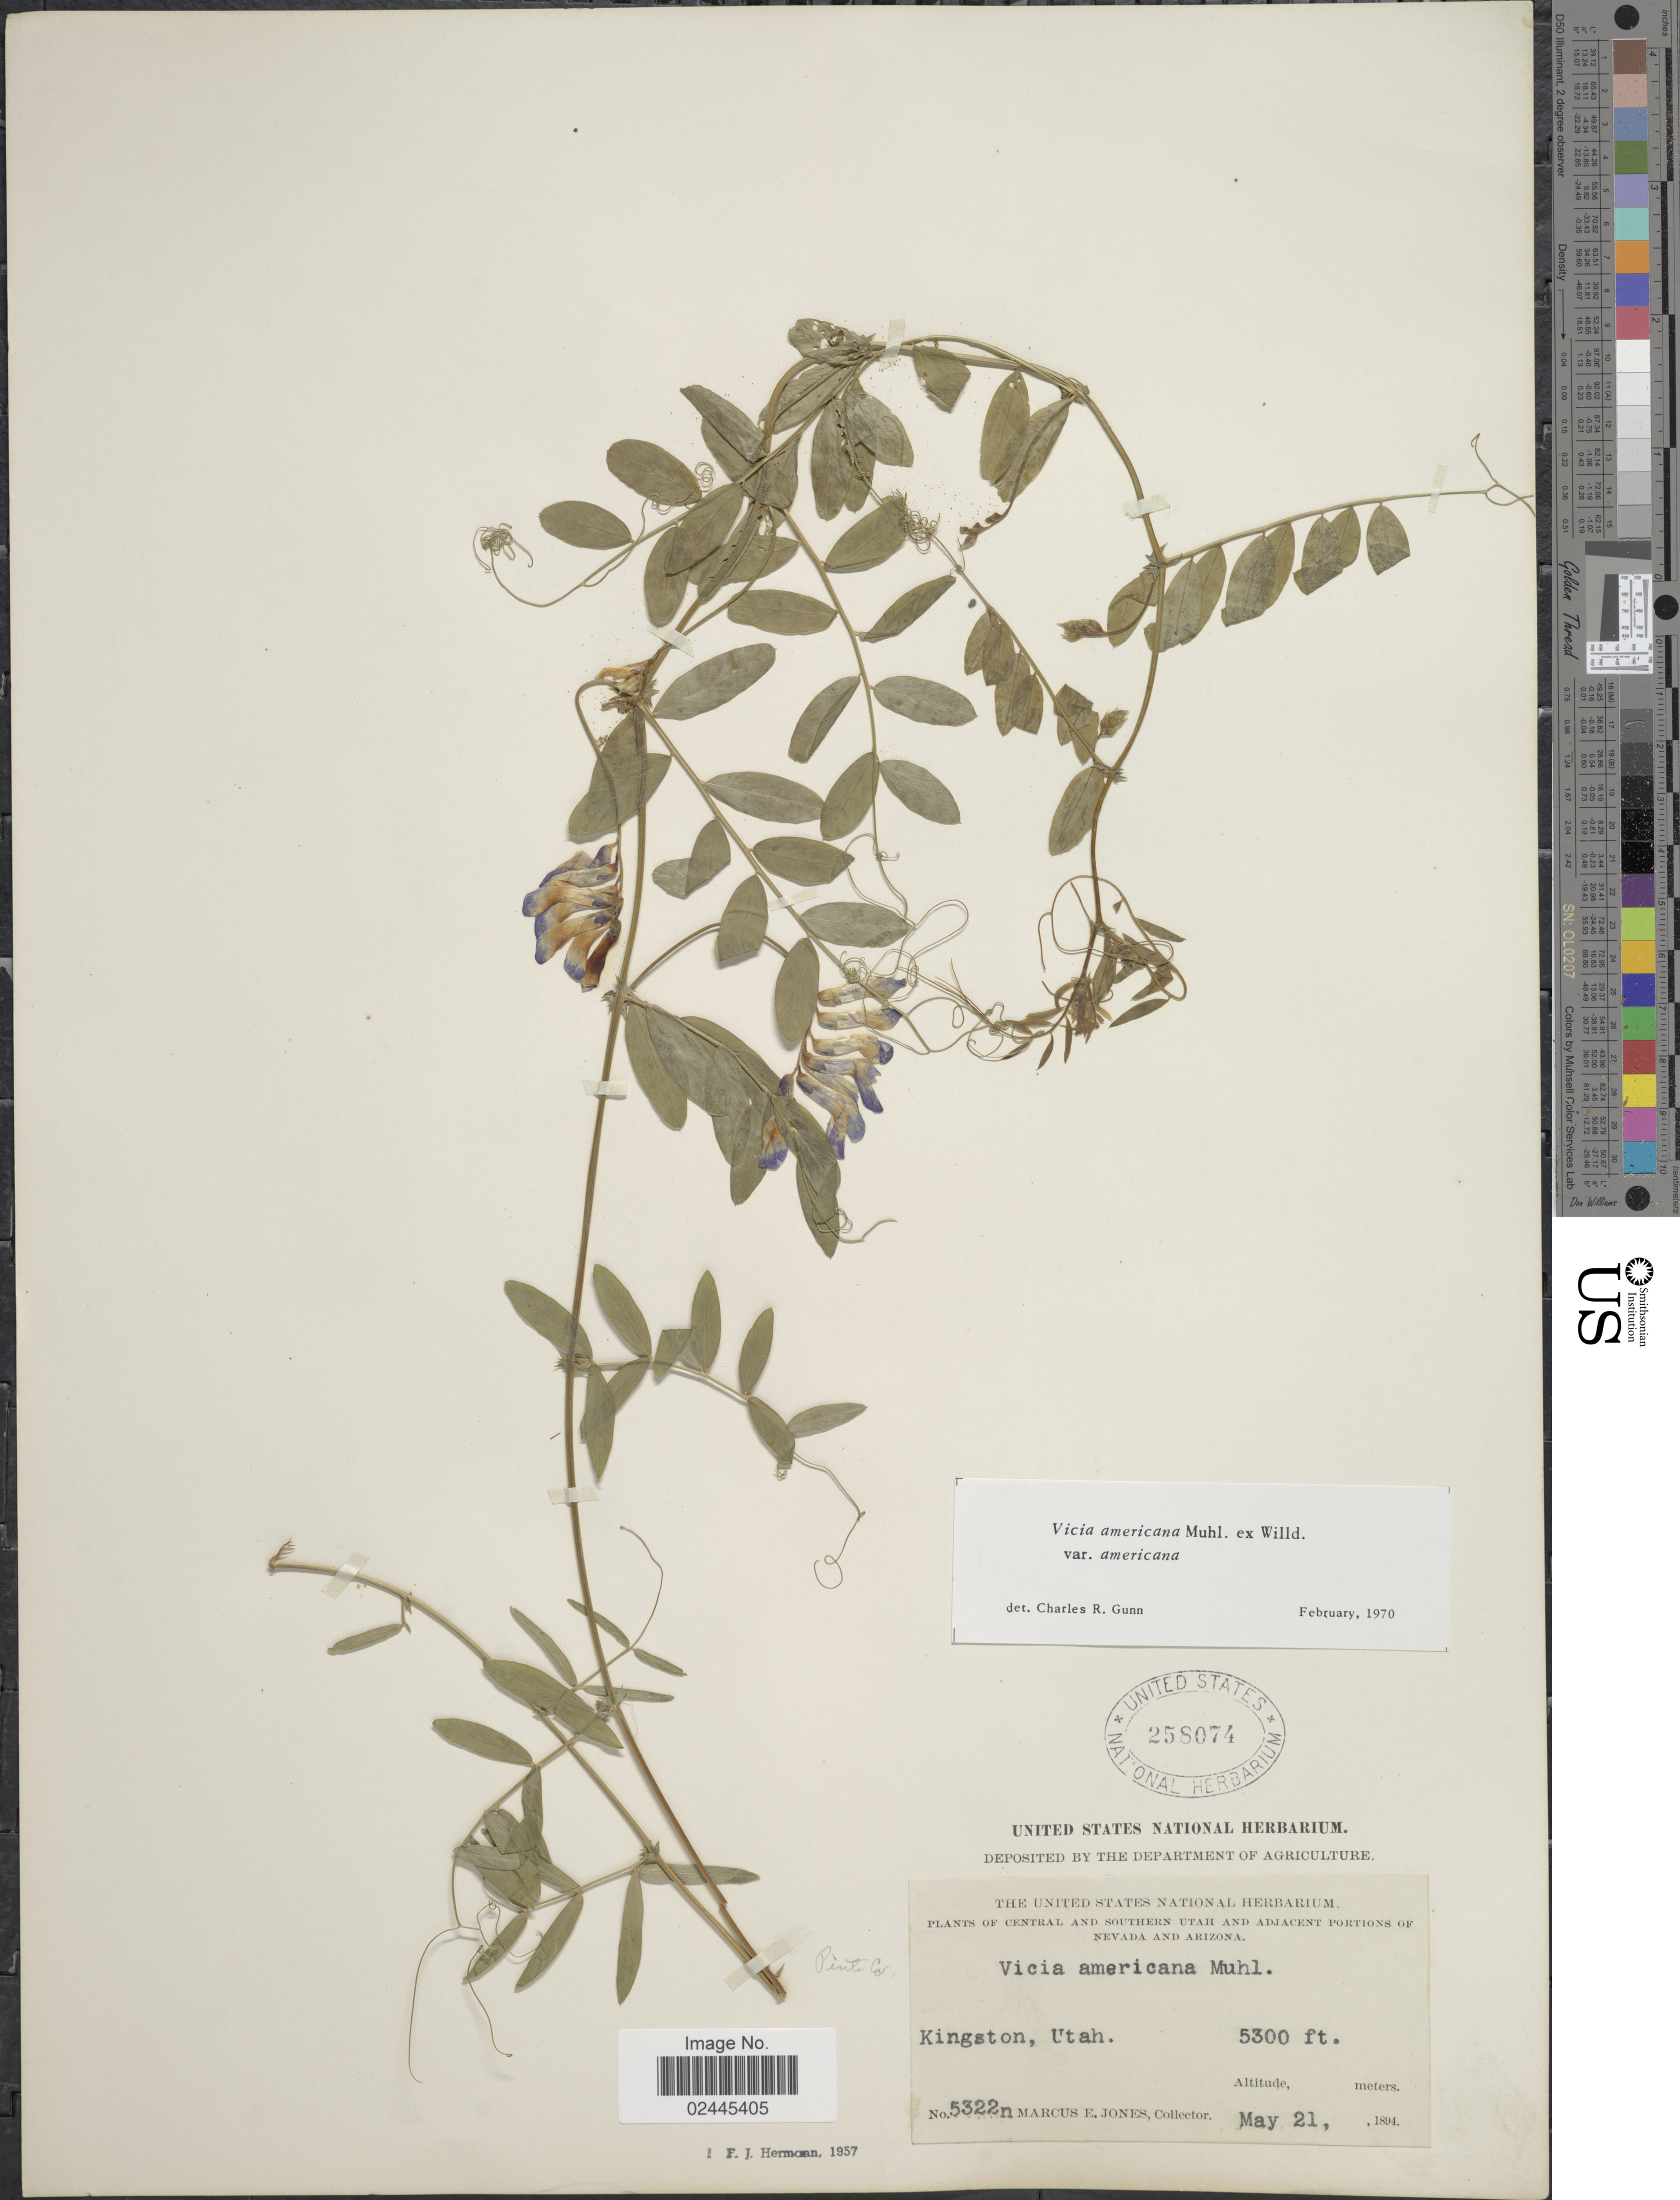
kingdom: Plantae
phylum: Tracheophyta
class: Magnoliopsida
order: Fabales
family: Fabaceae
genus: Vicia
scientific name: Vicia americana var. americana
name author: Muhl. ex Willd.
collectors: M. E. Jones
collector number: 5322n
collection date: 1894-05-21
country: United States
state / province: Utah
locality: Kingston, Utah. Pinta Co.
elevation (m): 1615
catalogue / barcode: US 258074